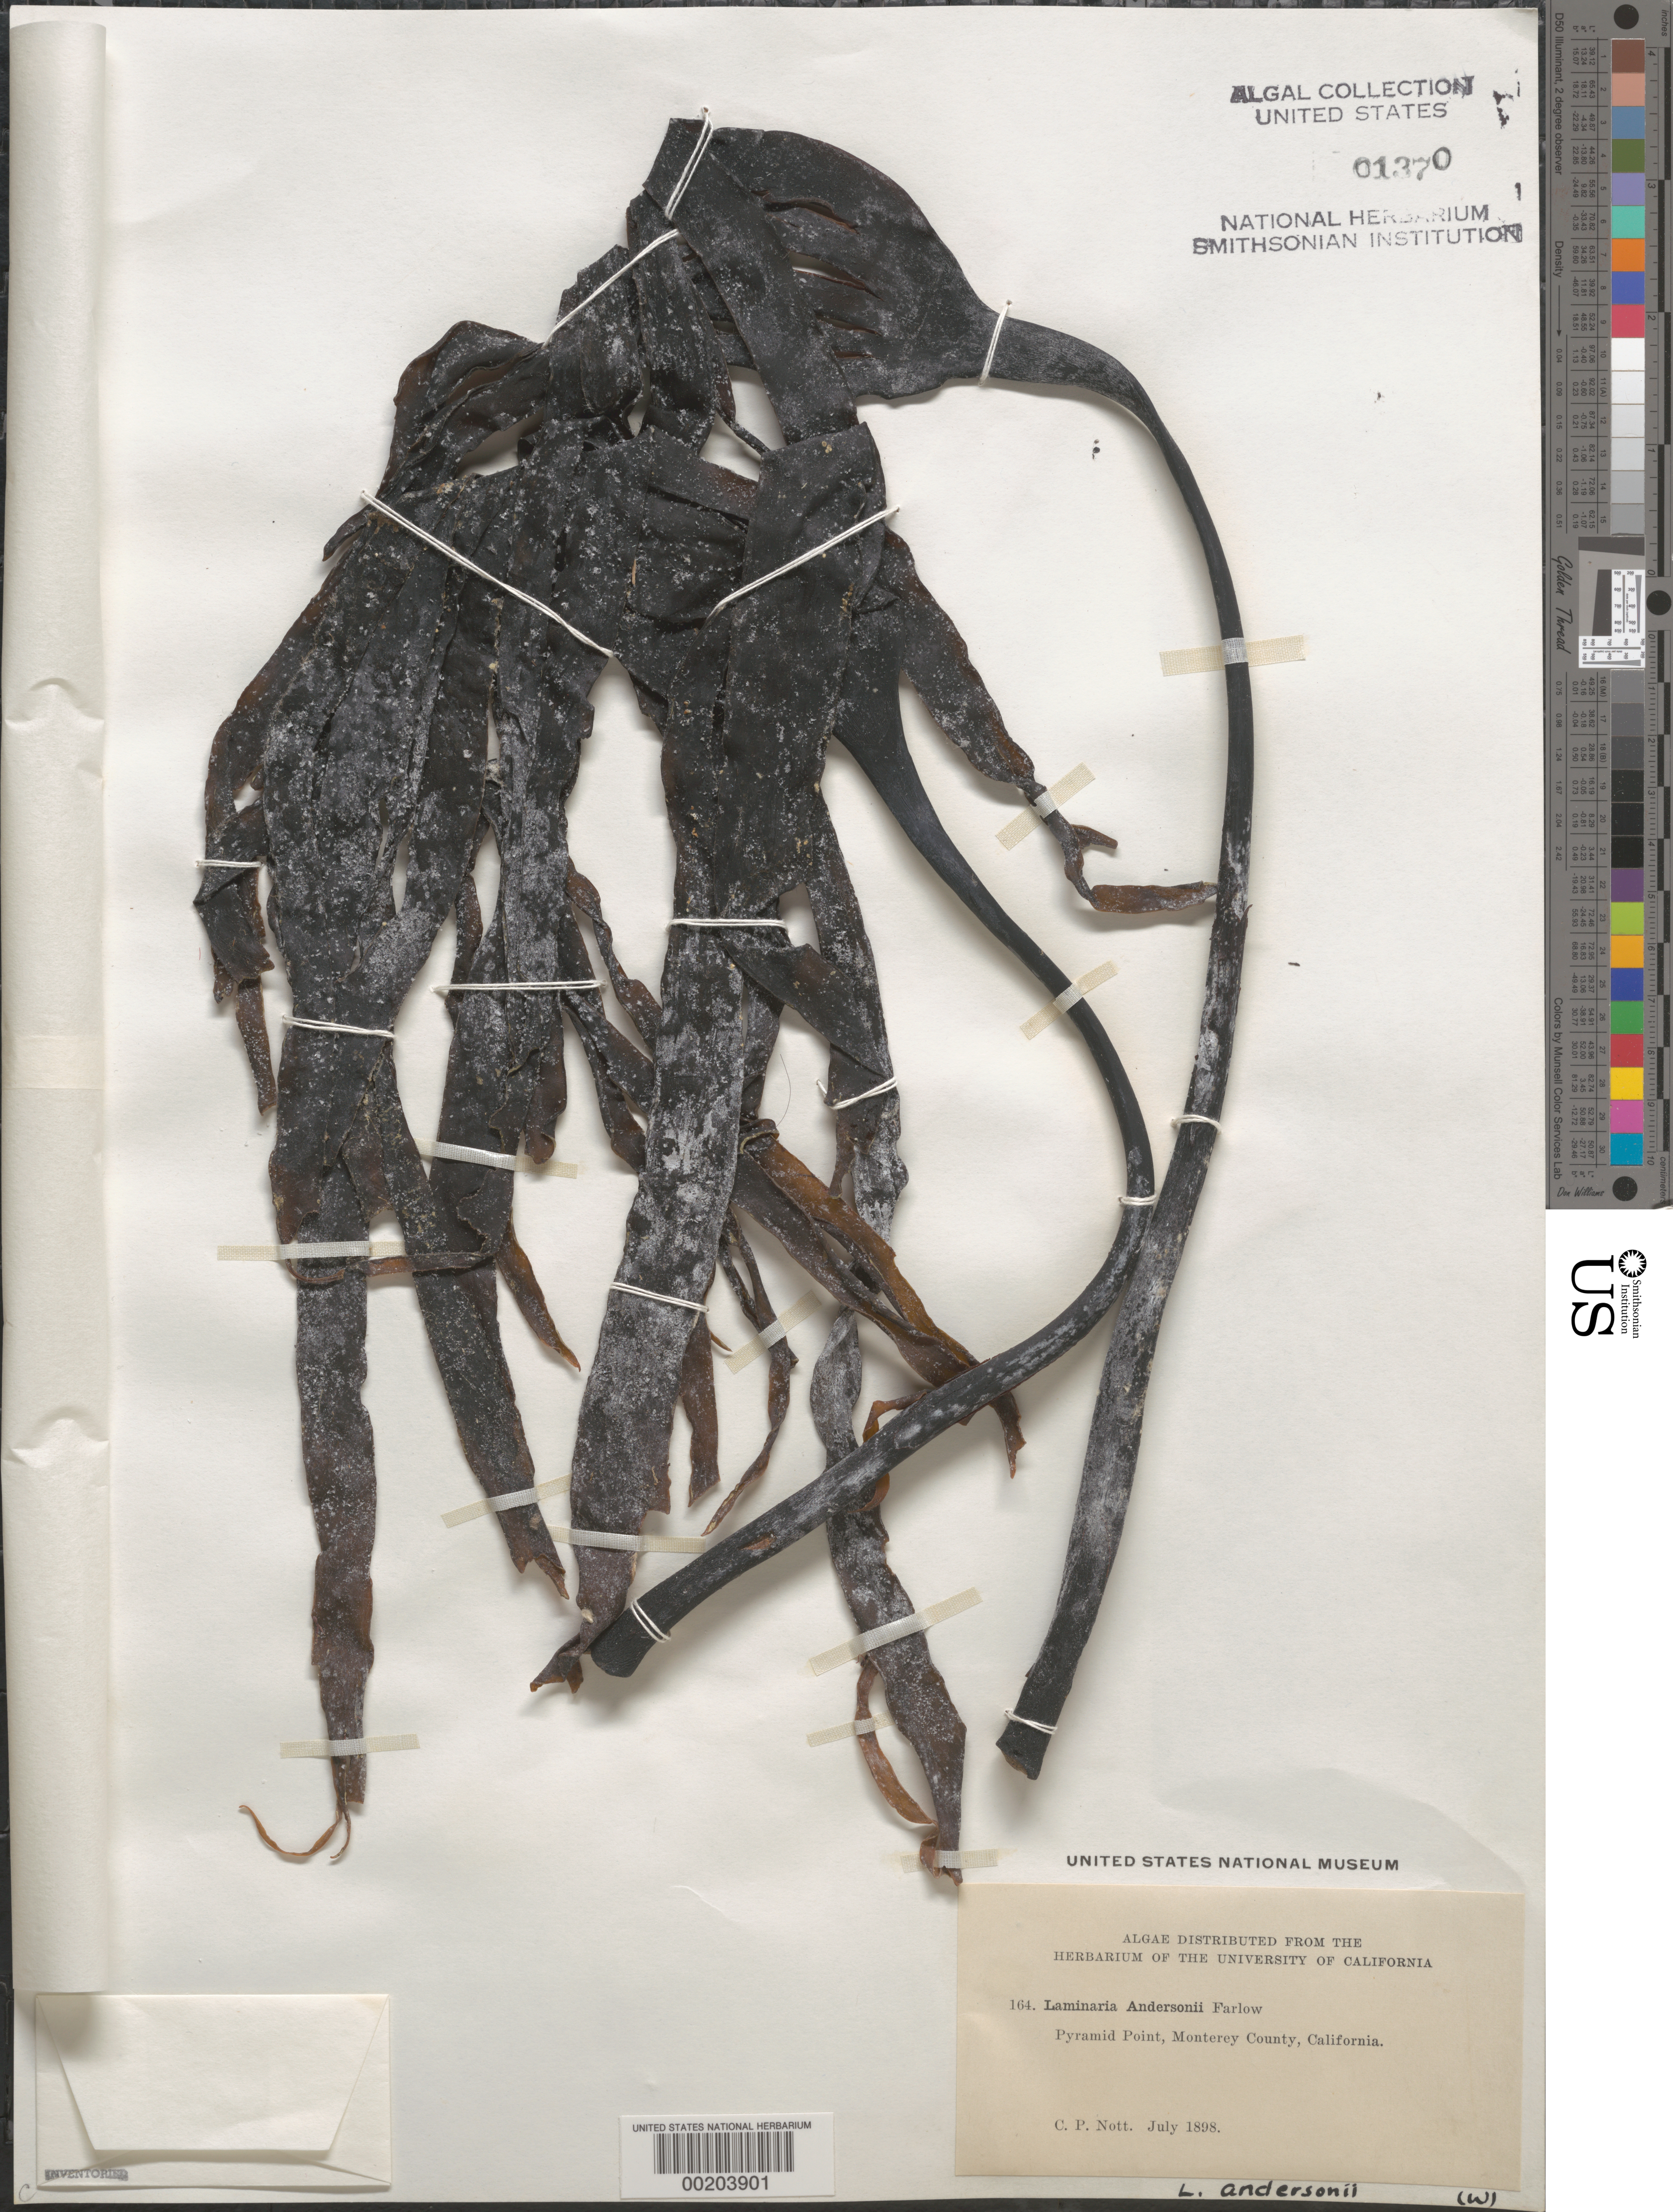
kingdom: Chromista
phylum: Ochrophyta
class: Phaeophyceae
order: Laminariales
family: Laminariaceae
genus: Laminaria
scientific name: Laminaria sinclairii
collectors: C. Nott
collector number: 164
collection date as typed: Jul 1898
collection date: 1898-07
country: United States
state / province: California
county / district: Monterey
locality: Pyramid Point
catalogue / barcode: US 1370